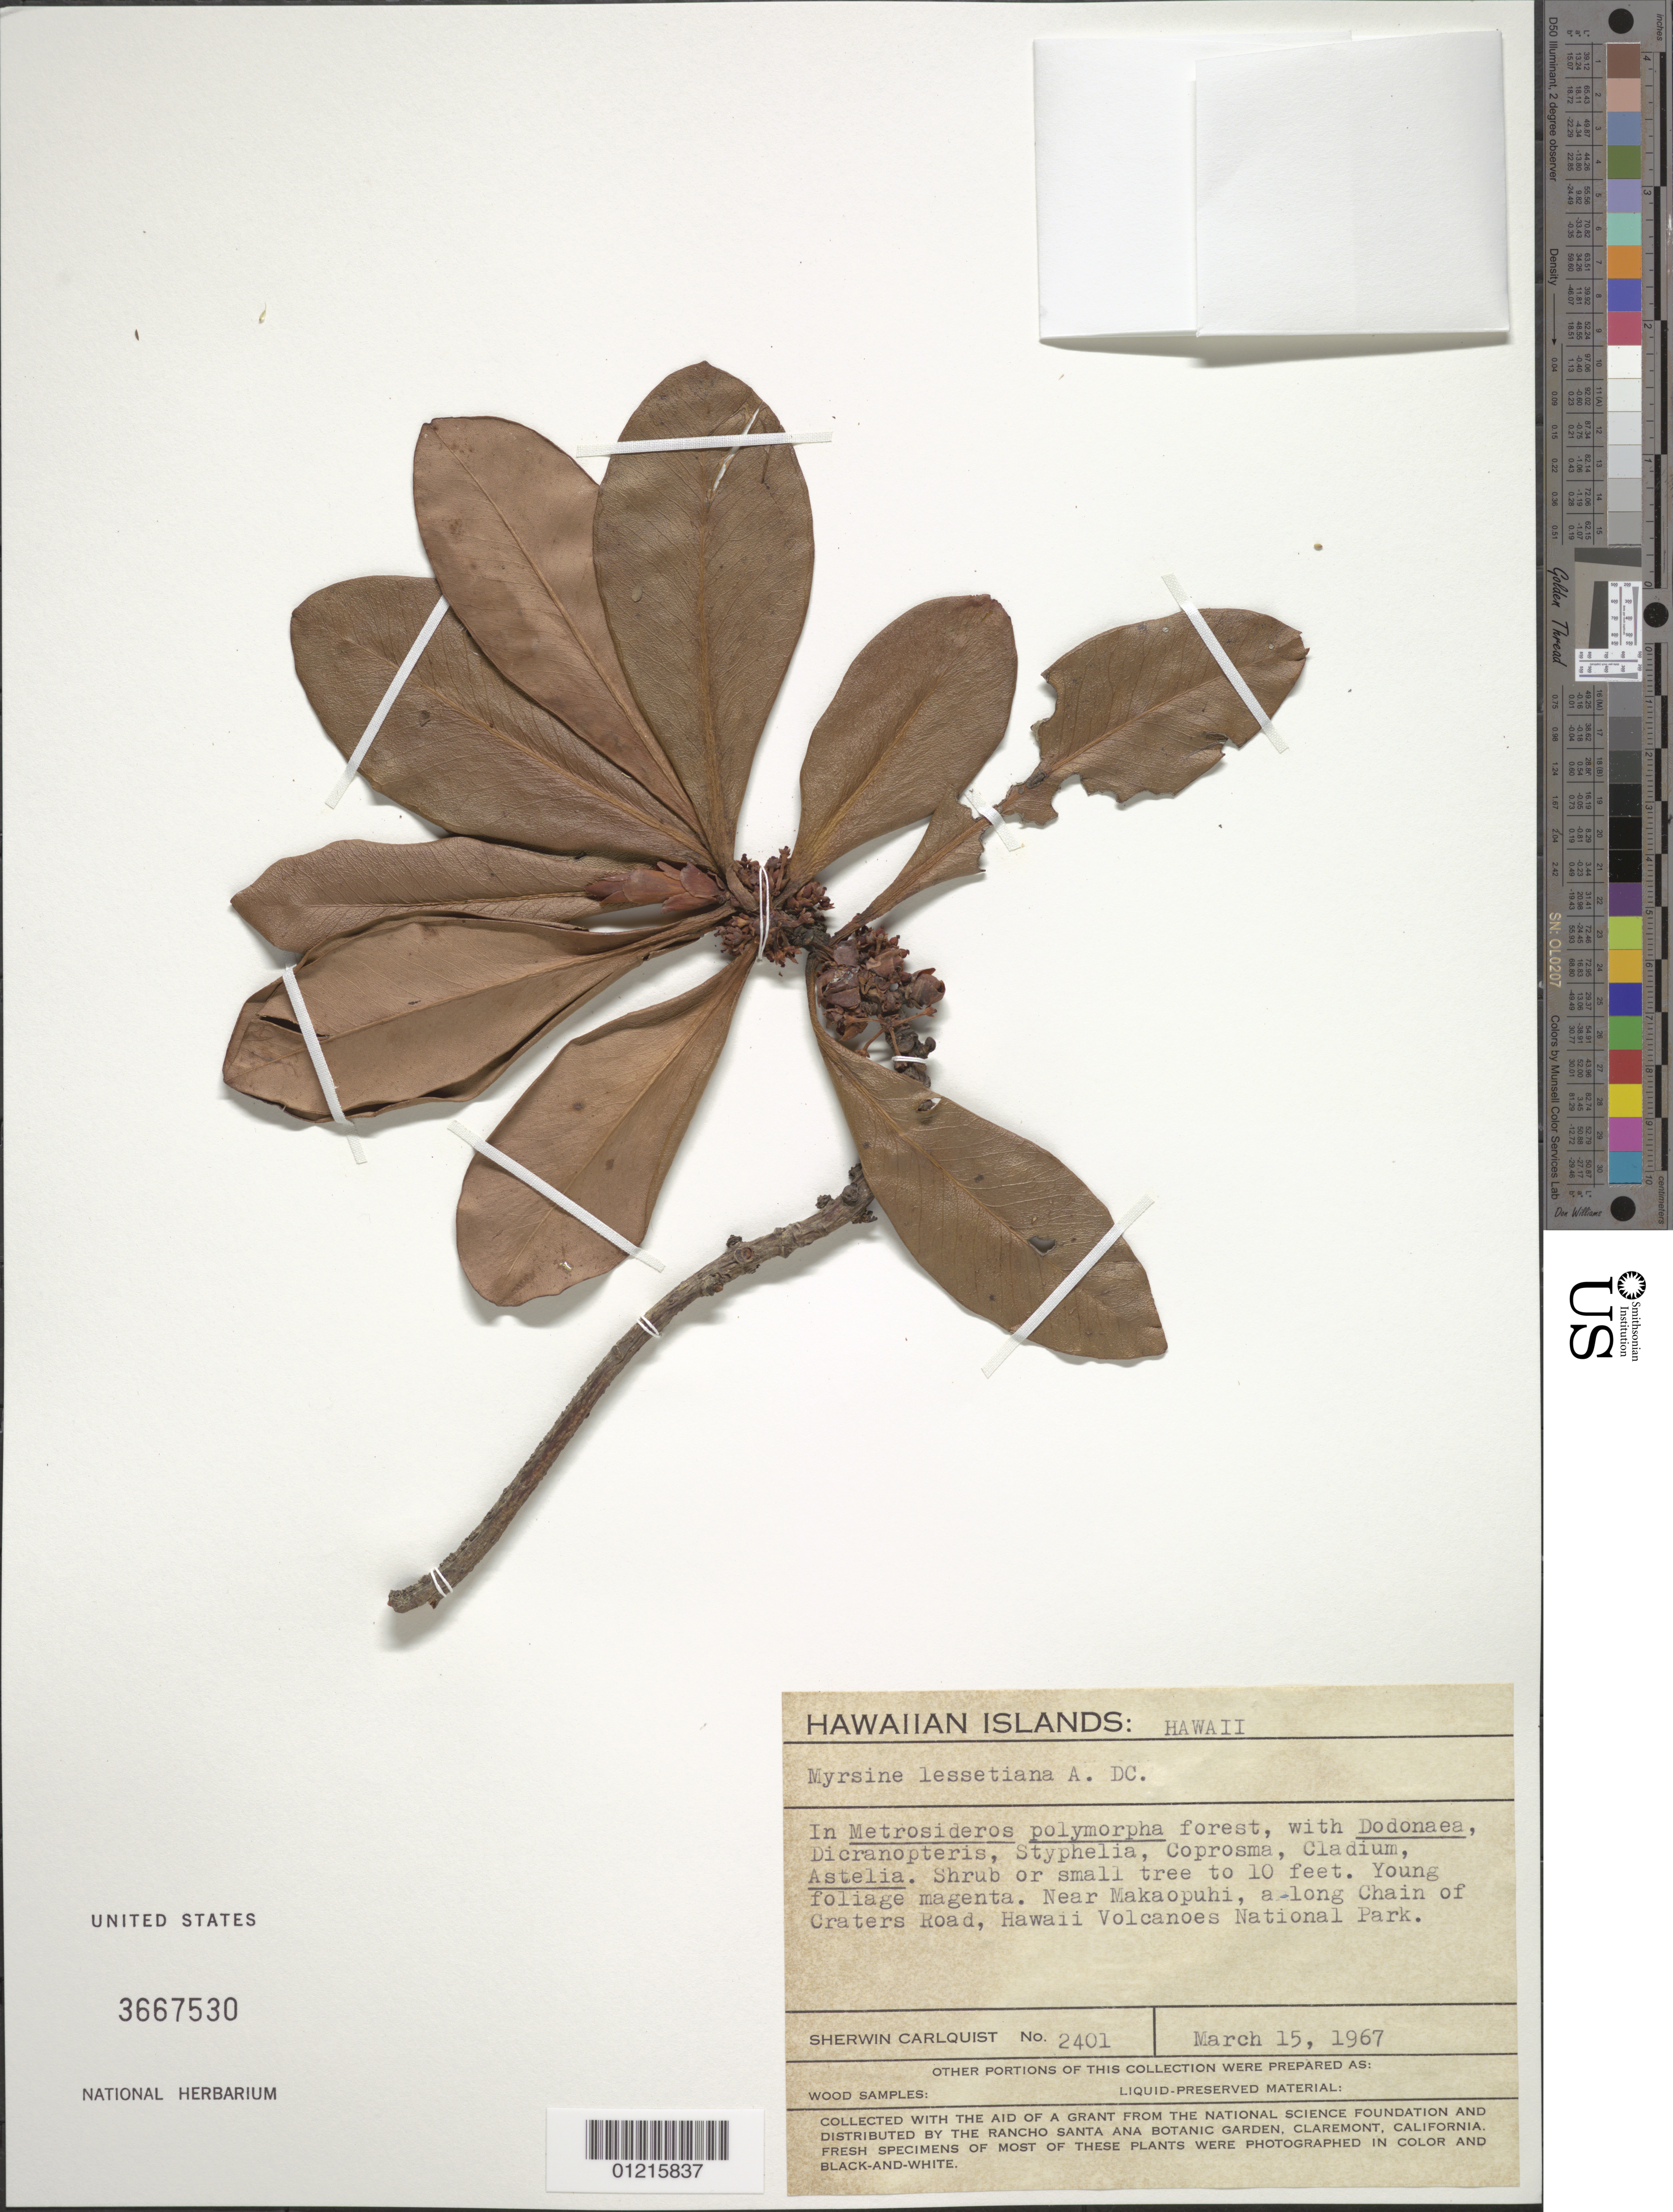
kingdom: Plantae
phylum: Tracheophyta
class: Magnoliopsida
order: Ericales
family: Primulaceae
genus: Myrsine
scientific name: Myrsine lessertiana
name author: A. DC.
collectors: S. Carlquist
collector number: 2401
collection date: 1967-03-15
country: United States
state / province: Hawaii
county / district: Hawaii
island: Hawaii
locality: Near Makaopuhi, along Chain of Craters Road, Hawaii Volcanoes National Park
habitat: Forest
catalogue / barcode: US 3667530